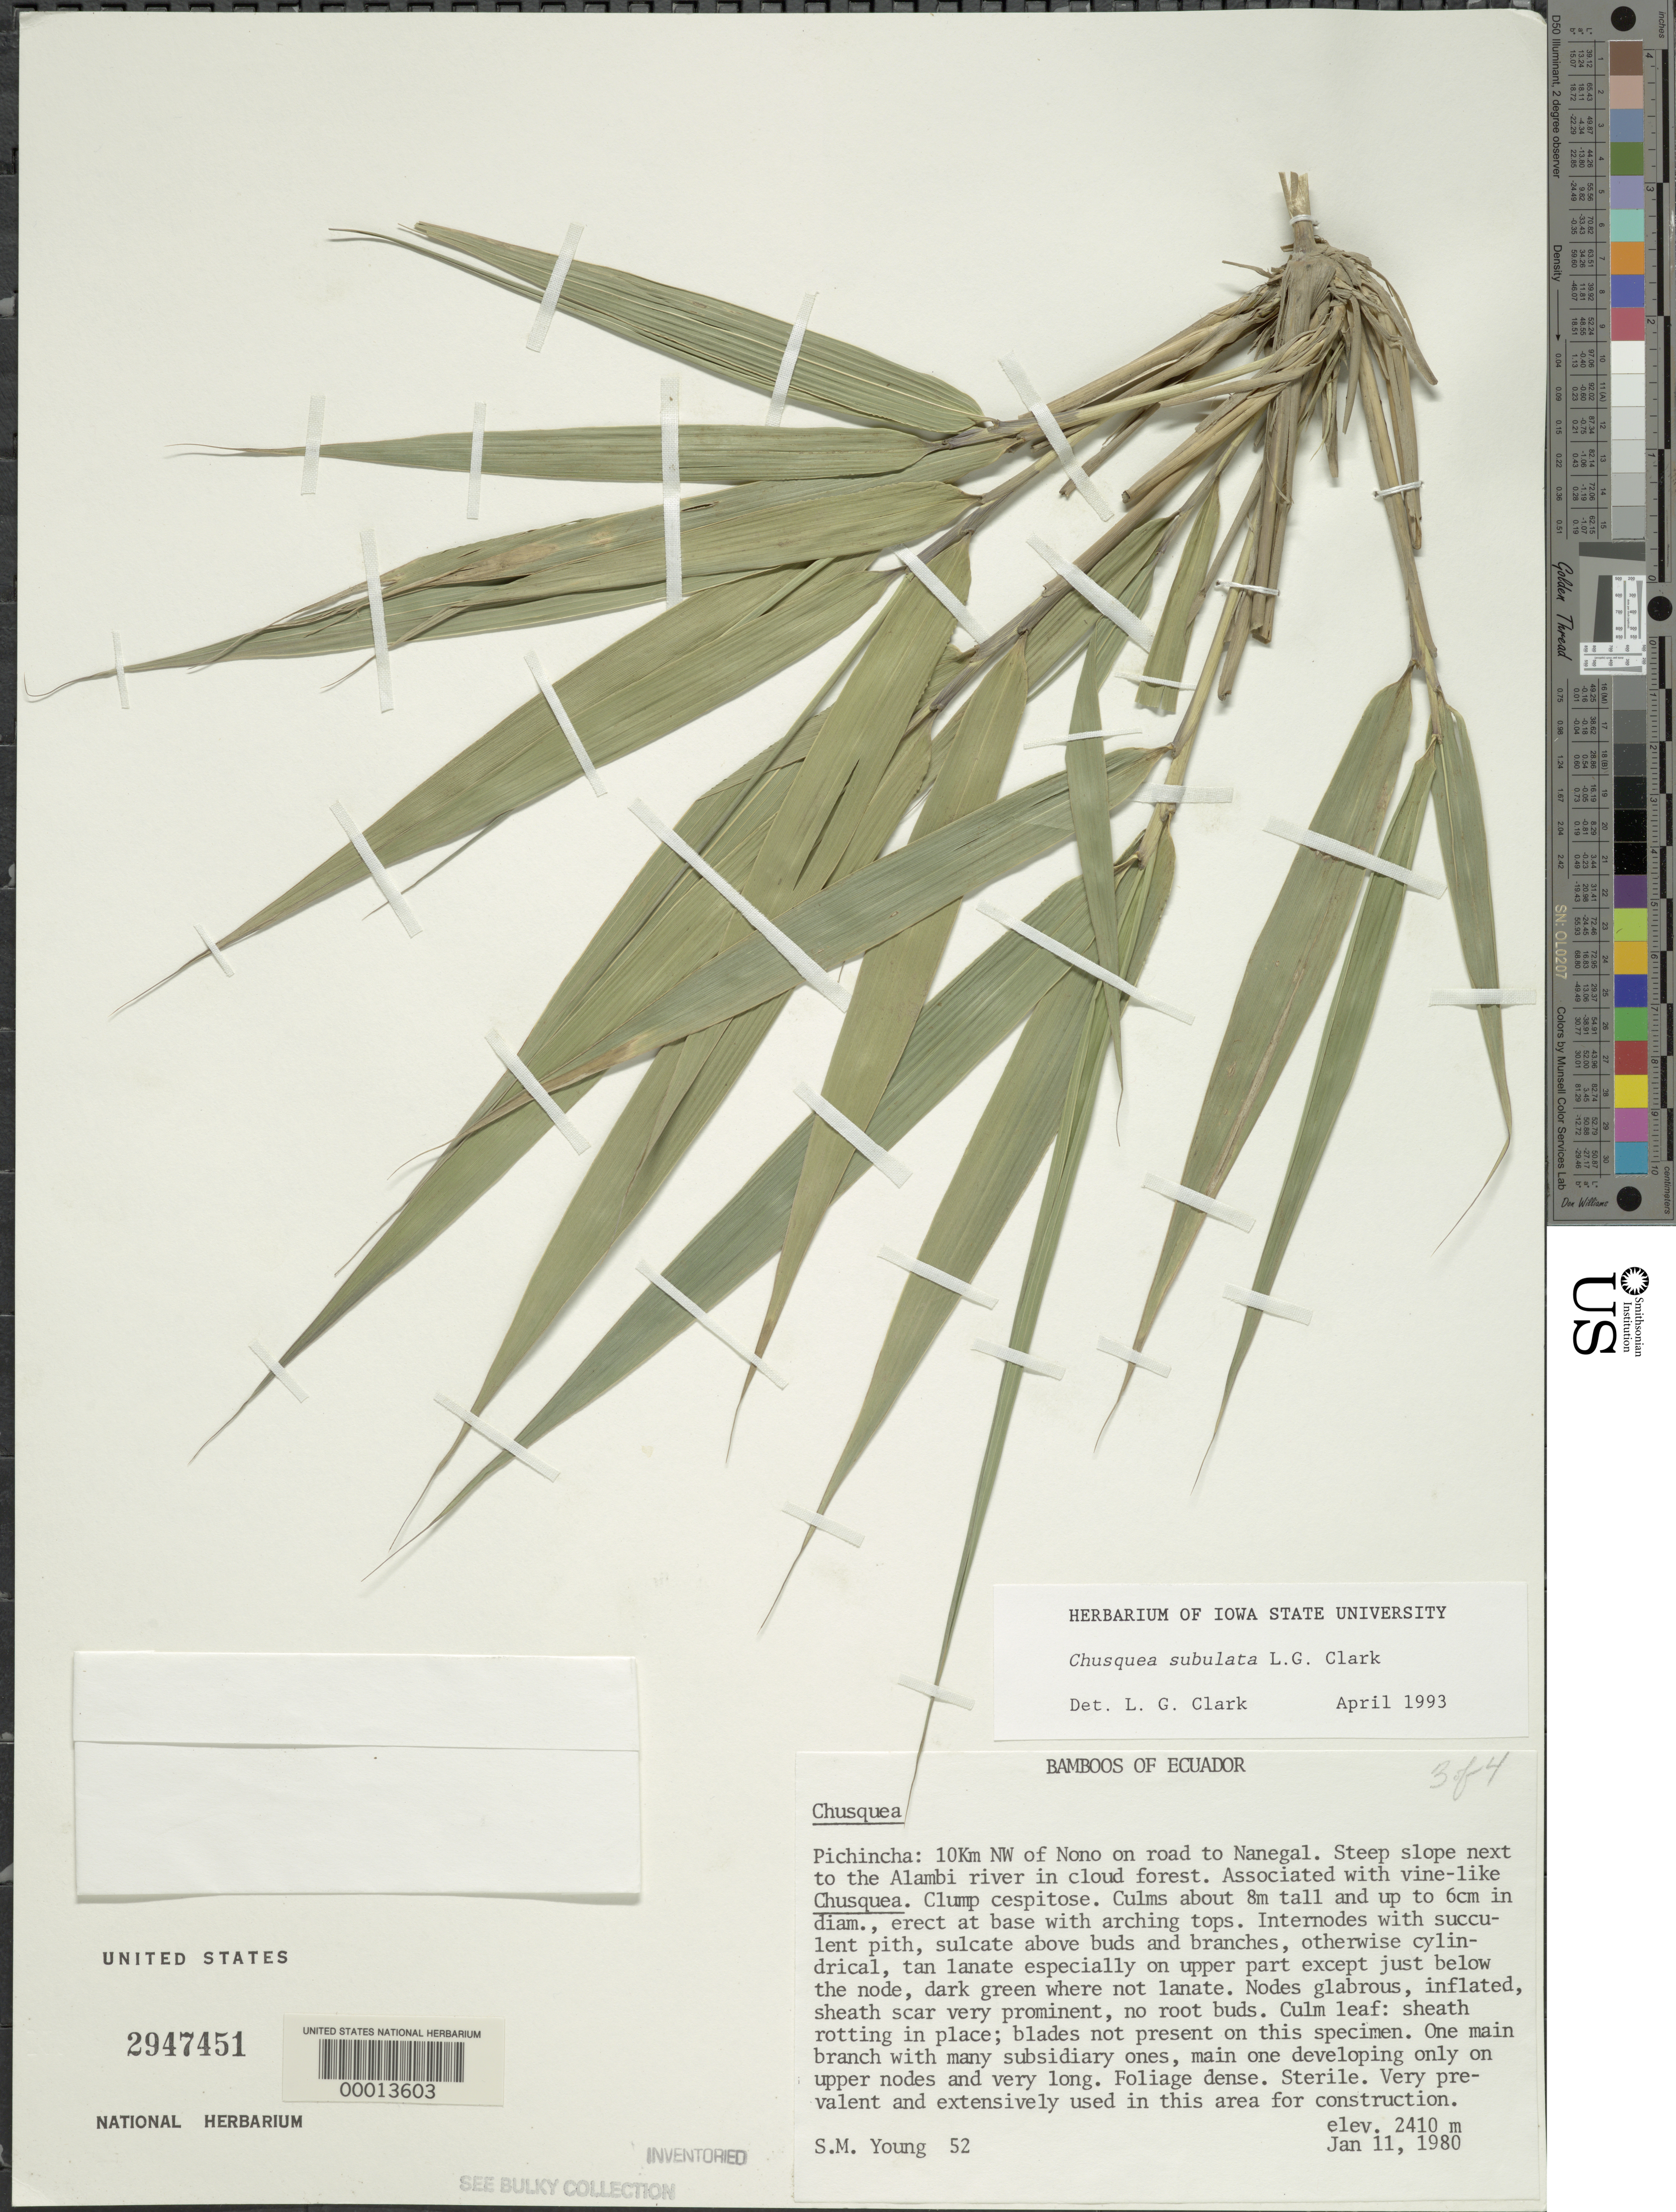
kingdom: Plantae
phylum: Tracheophyta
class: Liliopsida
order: Poales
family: Poaceae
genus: Chusquea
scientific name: Chusquea sp.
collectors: S. Young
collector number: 52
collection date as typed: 11 Jan 1980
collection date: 1980-01-11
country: Ecuador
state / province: Pichincha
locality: Nanegal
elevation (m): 2410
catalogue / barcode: US 2947451